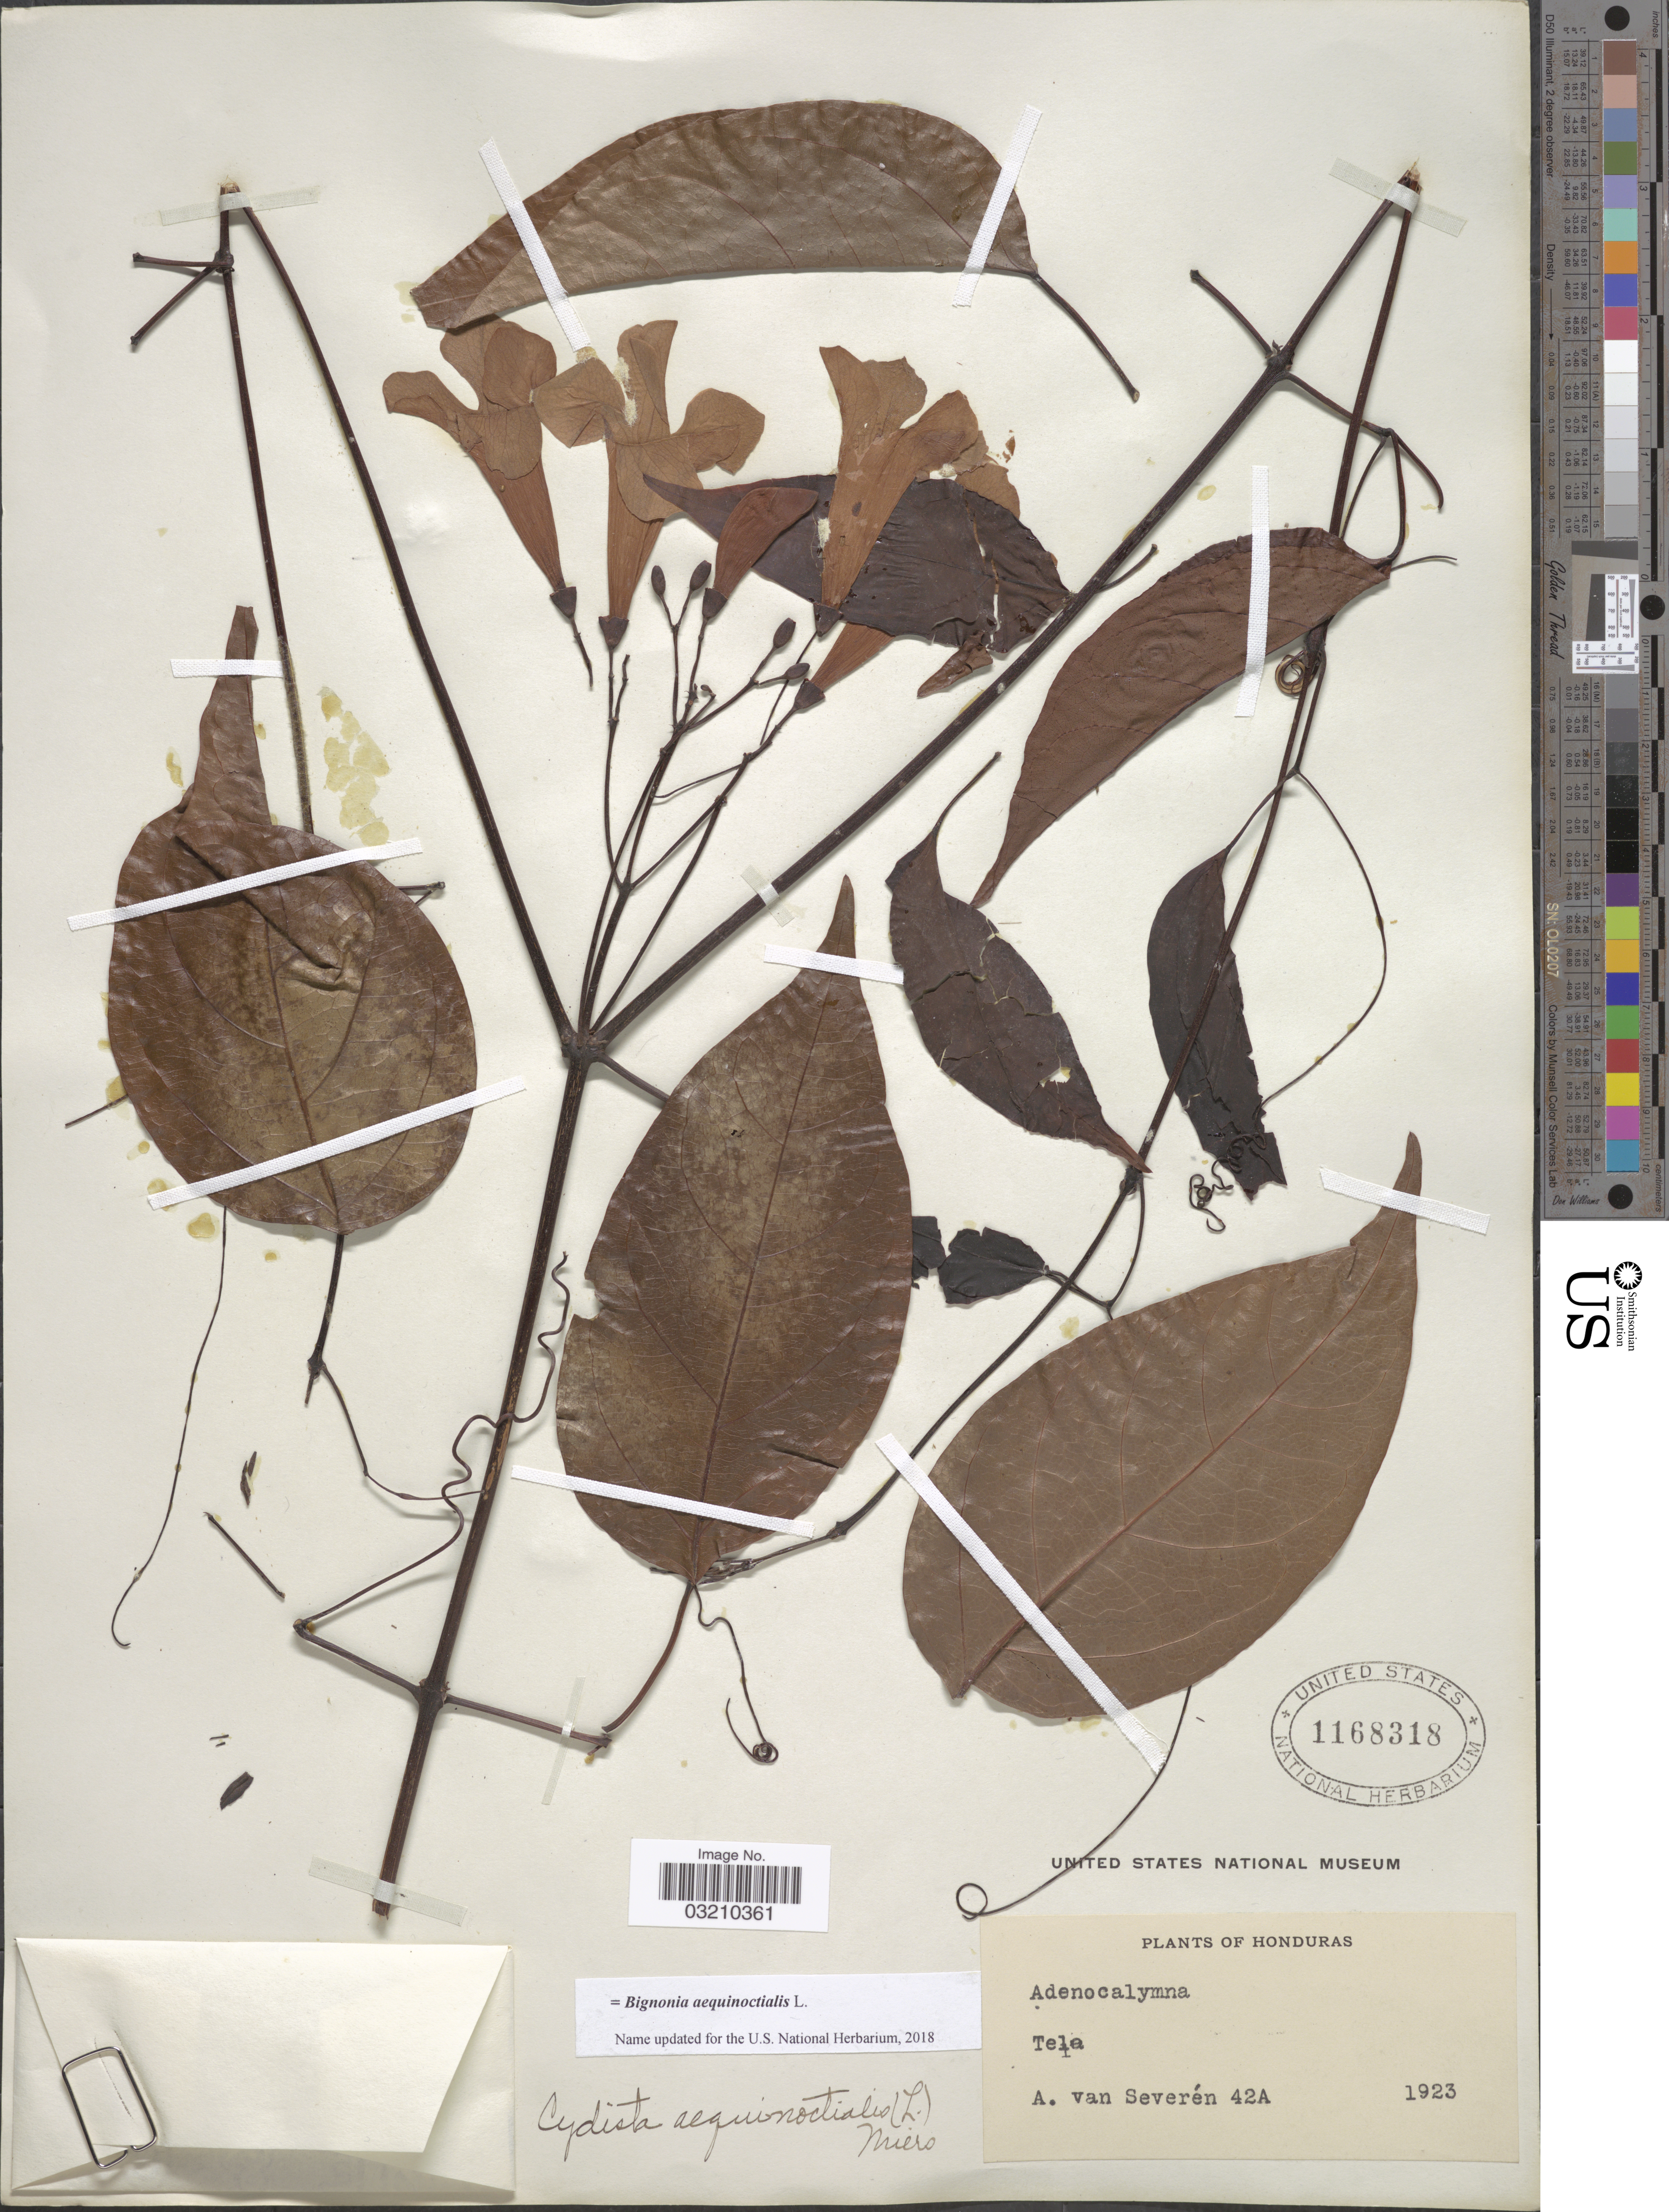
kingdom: Plantae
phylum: Tracheophyta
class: Magnoliopsida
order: Lamiales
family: Bignoniaceae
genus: Bignonia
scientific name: Bignonia aequinoctialis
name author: L.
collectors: A. Van Severen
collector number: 42A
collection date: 1923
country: Honduras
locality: Tela.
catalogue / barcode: US 1168318